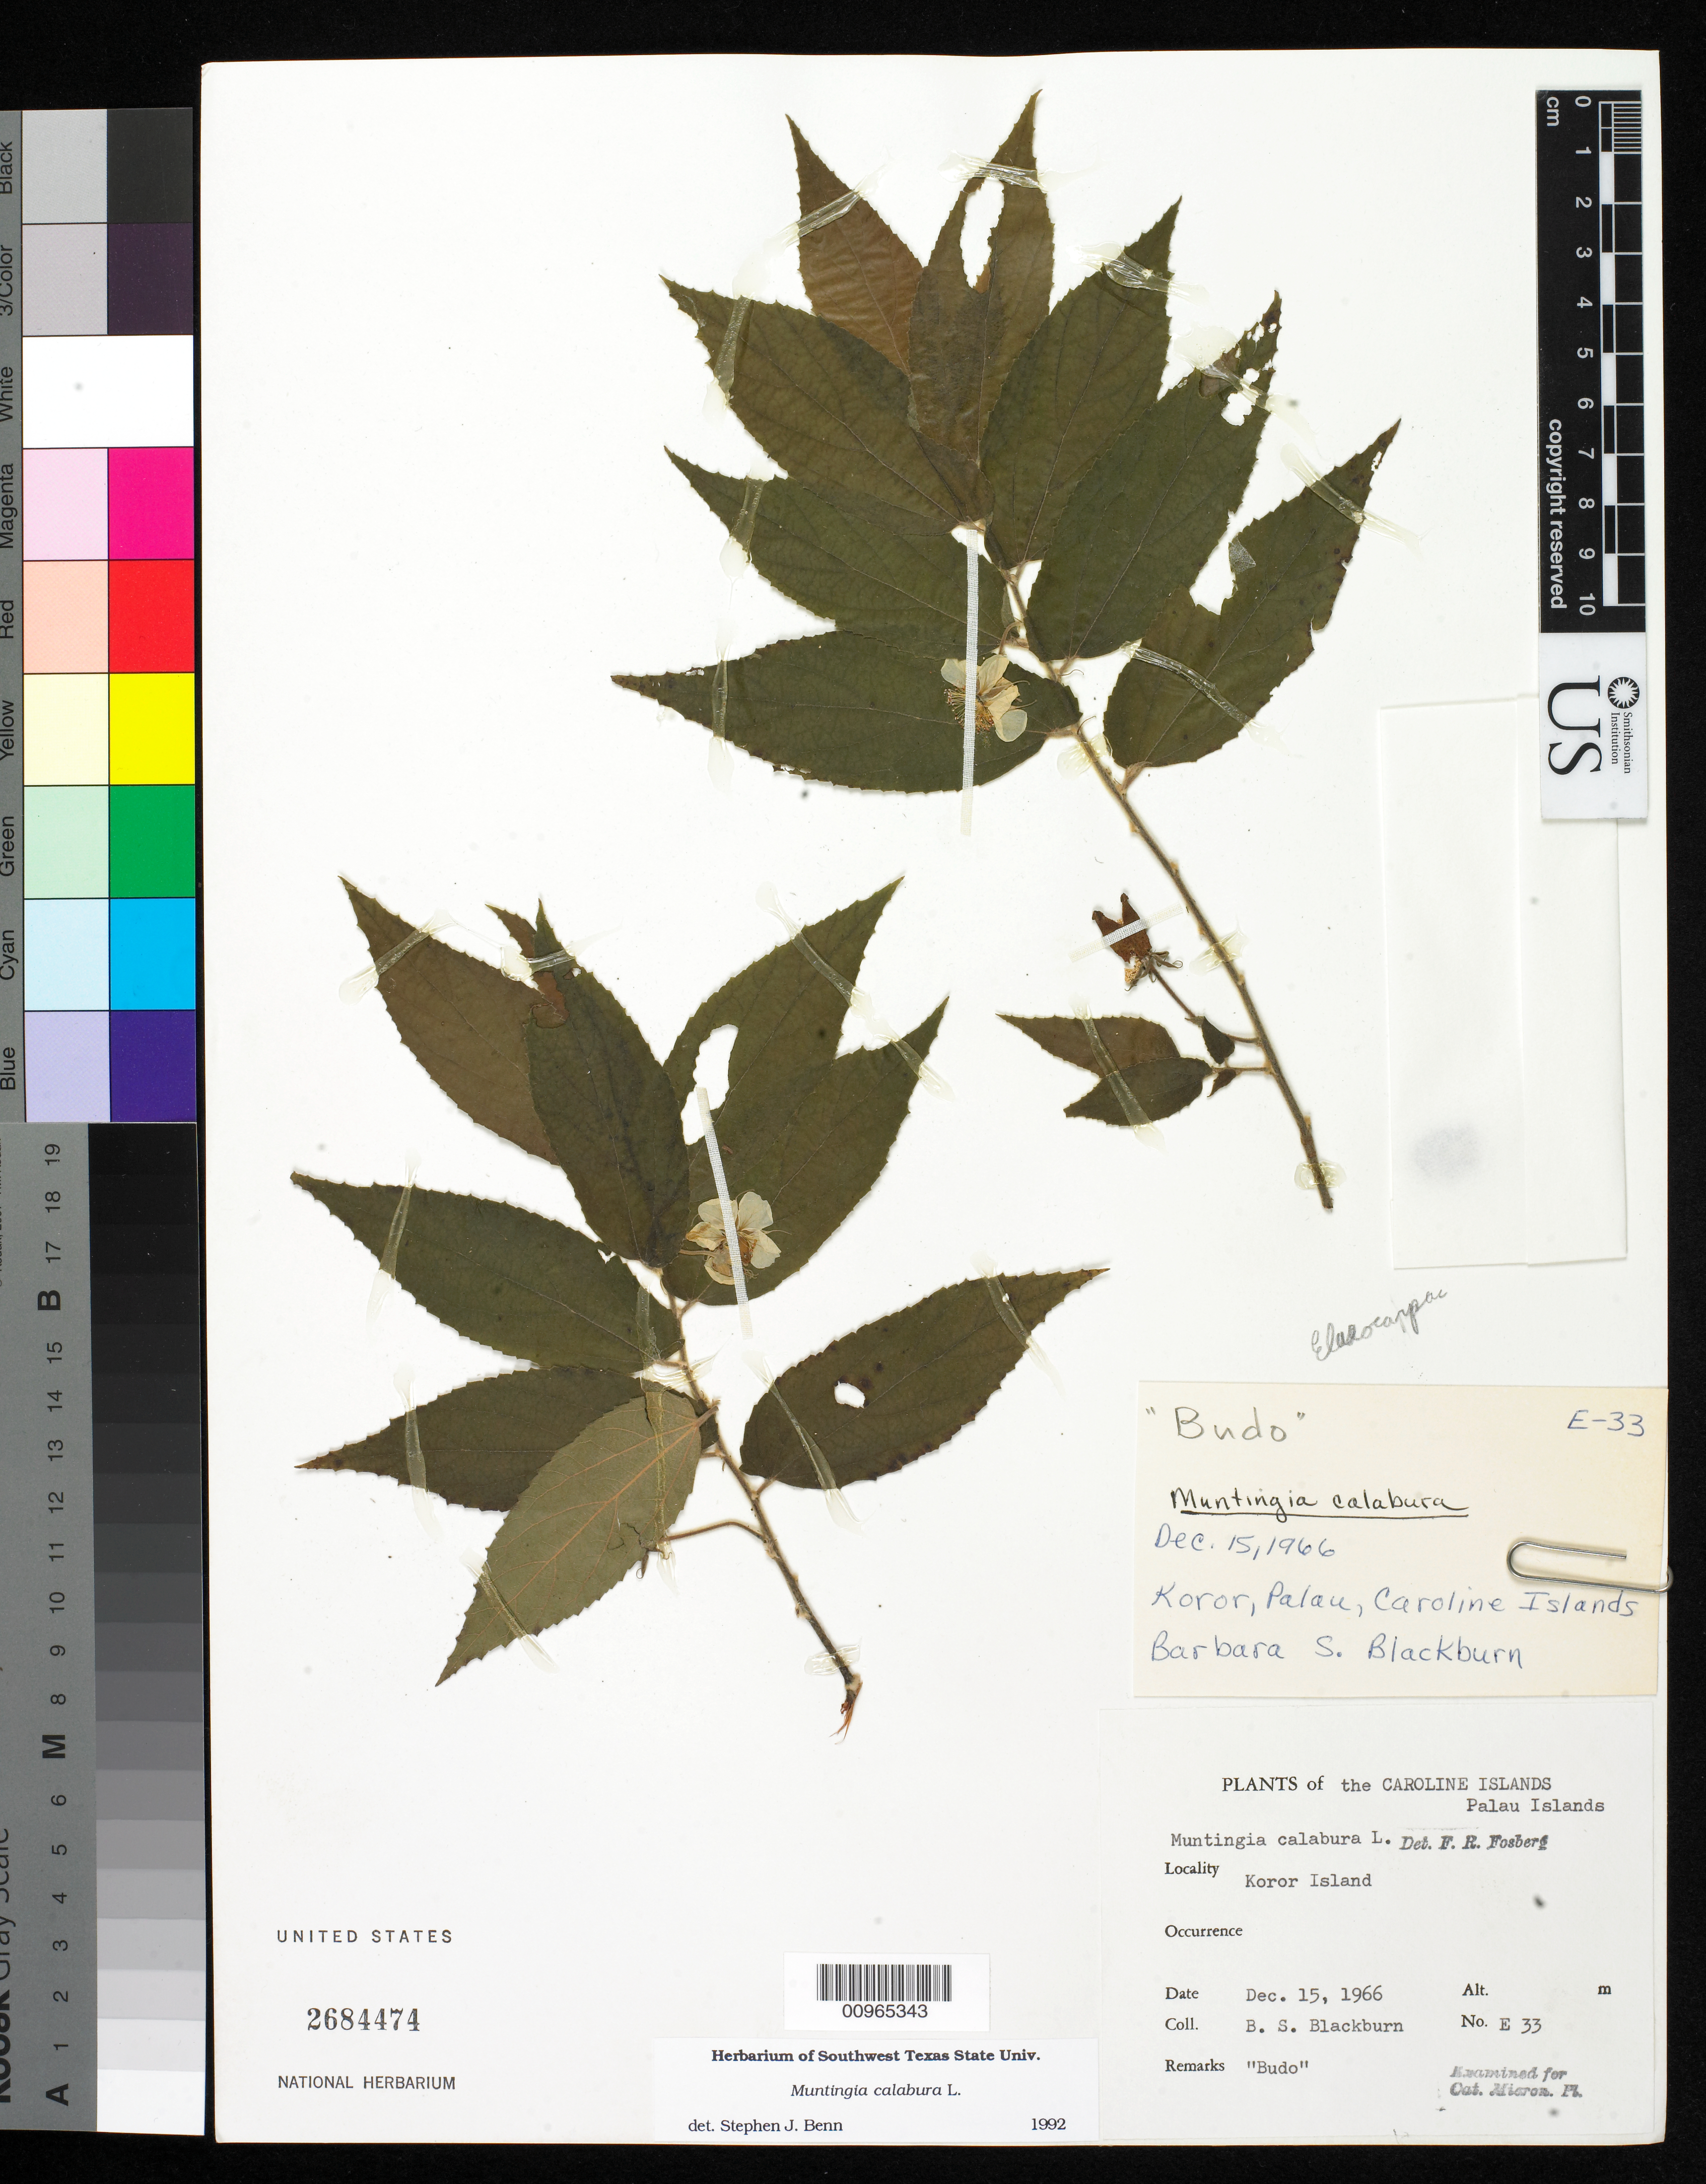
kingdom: Plantae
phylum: Tracheophyta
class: Magnoliopsida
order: Malvales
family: Muntingiaceae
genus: Muntingia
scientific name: Muntingia calabura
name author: L.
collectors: B. S. Blackburn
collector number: E 33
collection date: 1966-12-15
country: Palau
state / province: Koror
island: Oreor (Koror)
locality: Koror Island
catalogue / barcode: US 2684474